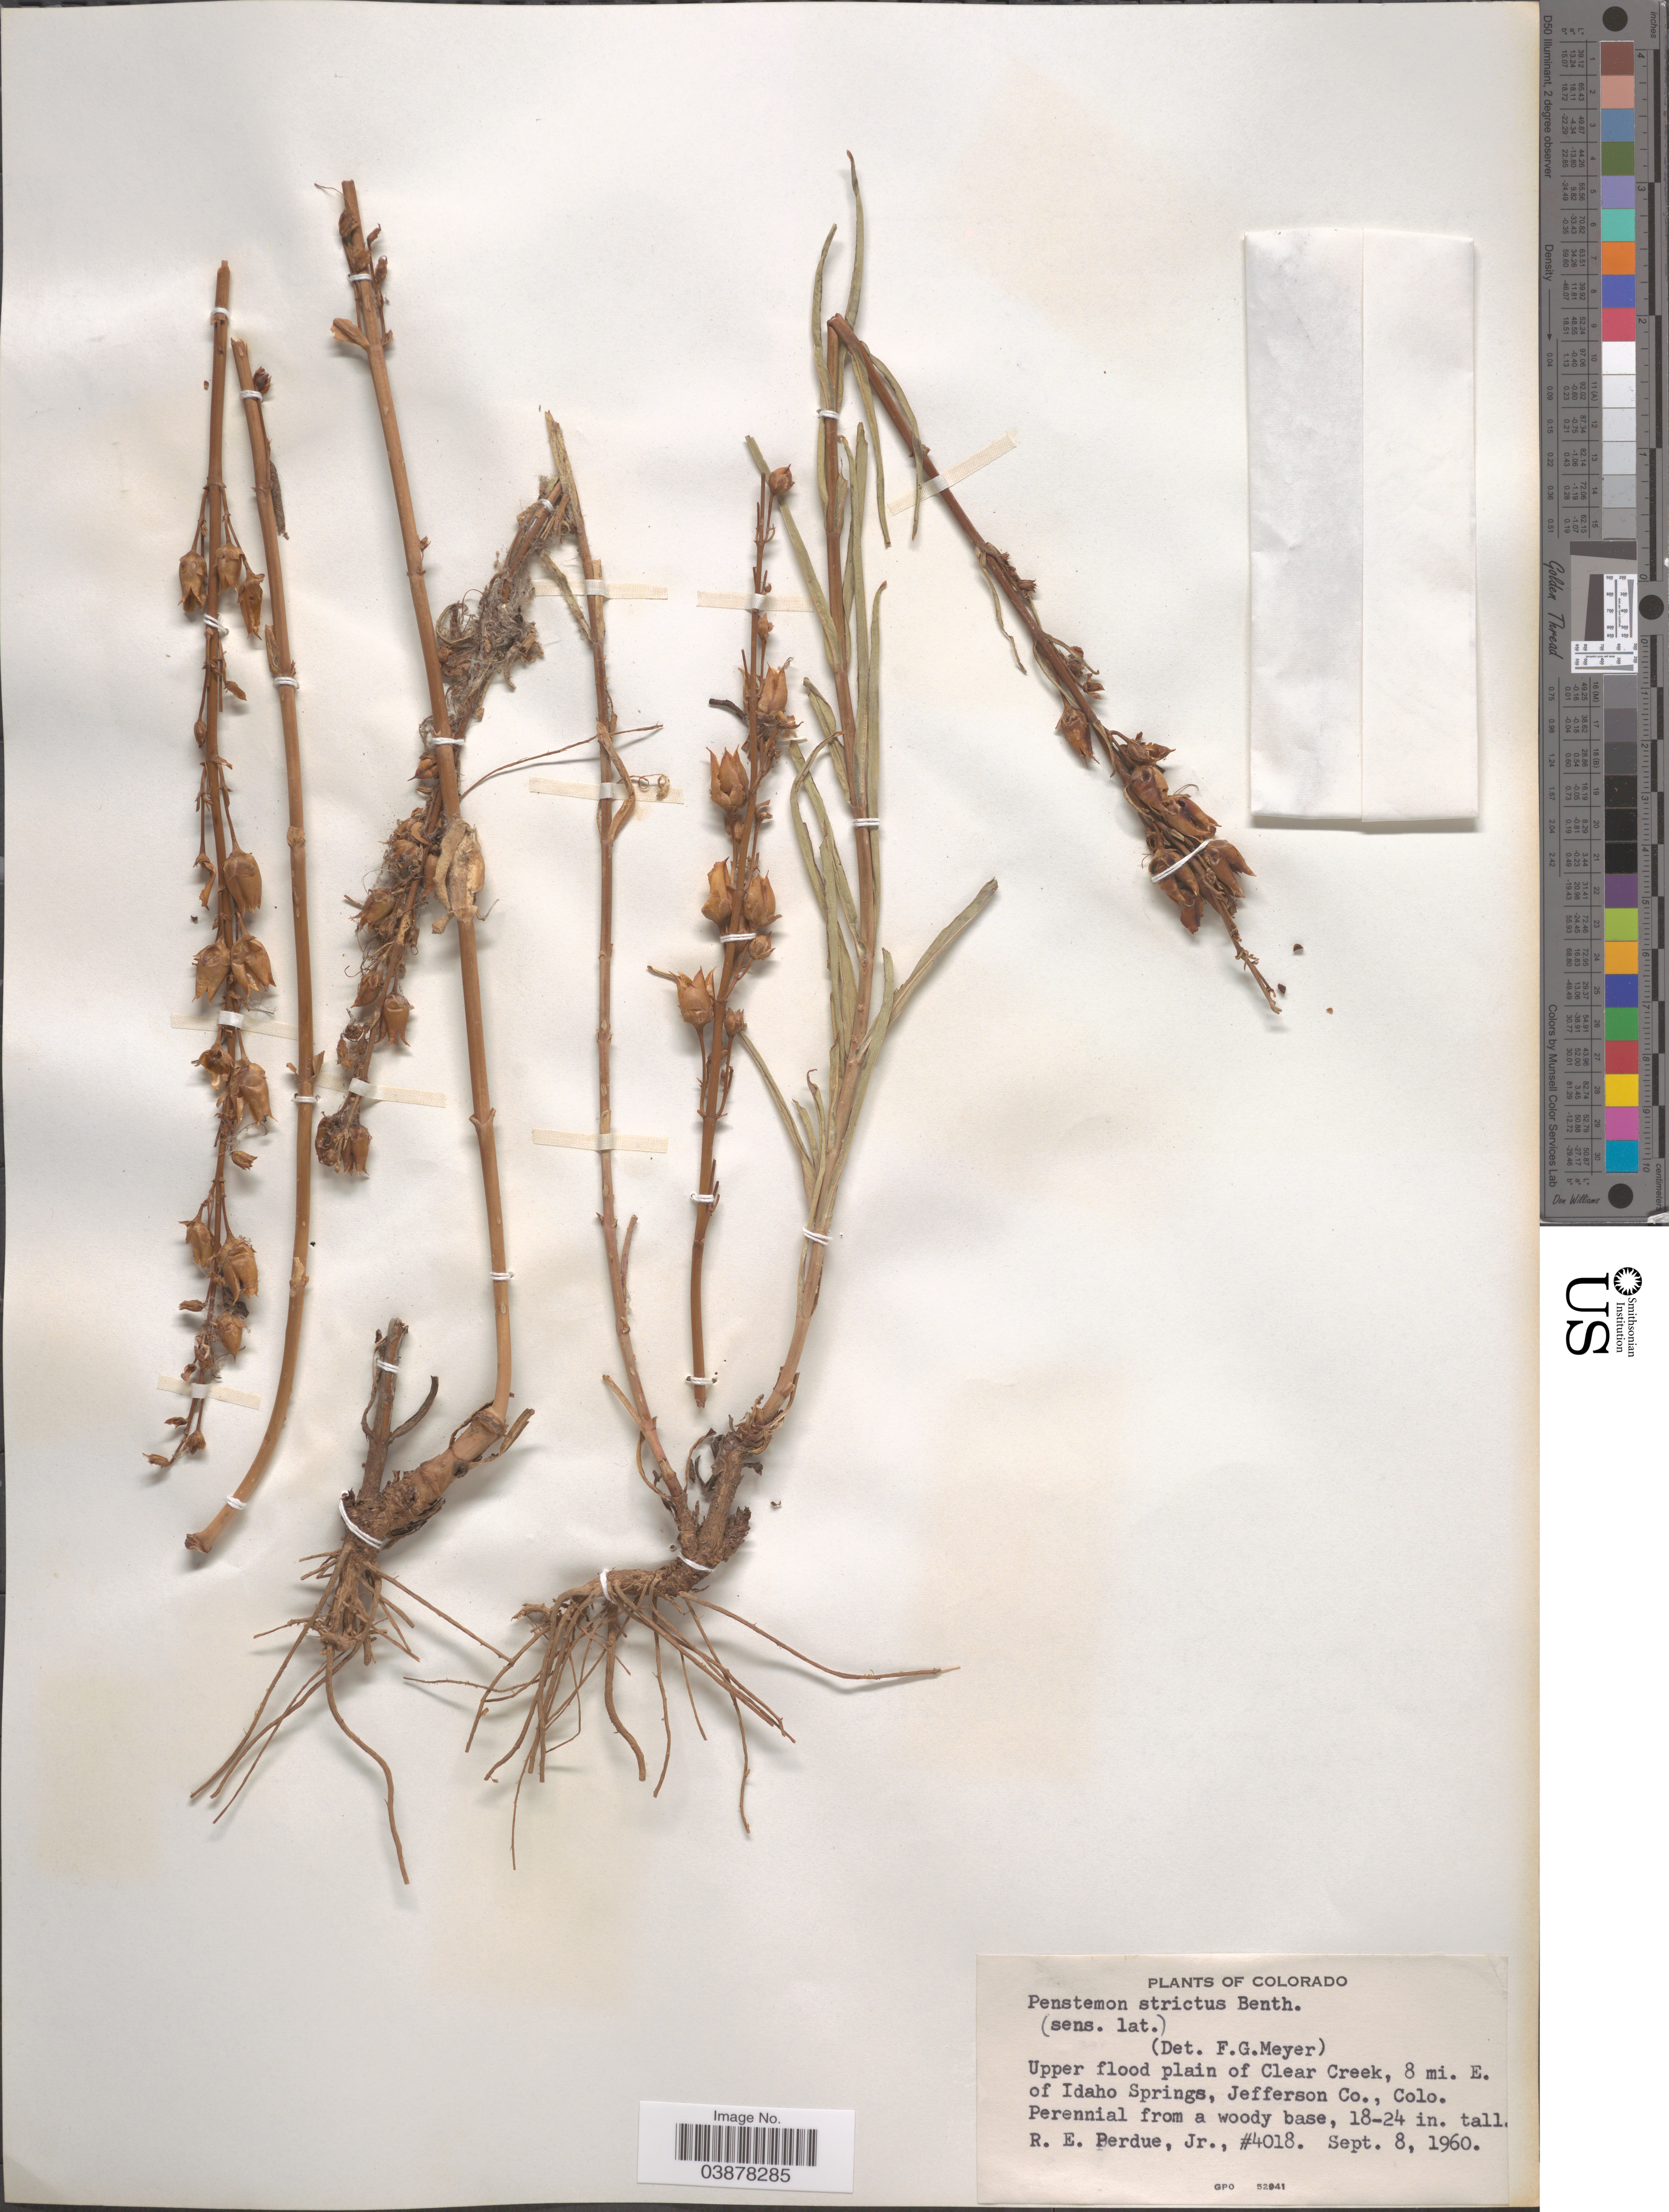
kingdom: Plantae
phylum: Tracheophyta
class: Magnoliopsida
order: Lamiales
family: Plantaginaceae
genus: Penstemon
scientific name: Penstemon strictus subsp. strictus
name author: Benth.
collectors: R. E. Perdue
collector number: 4018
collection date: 1960-09-08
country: United States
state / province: Colorado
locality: Upper flood plain of Clear Creek, 8 mi. E. of Idaho Springs, Jefferson Co.